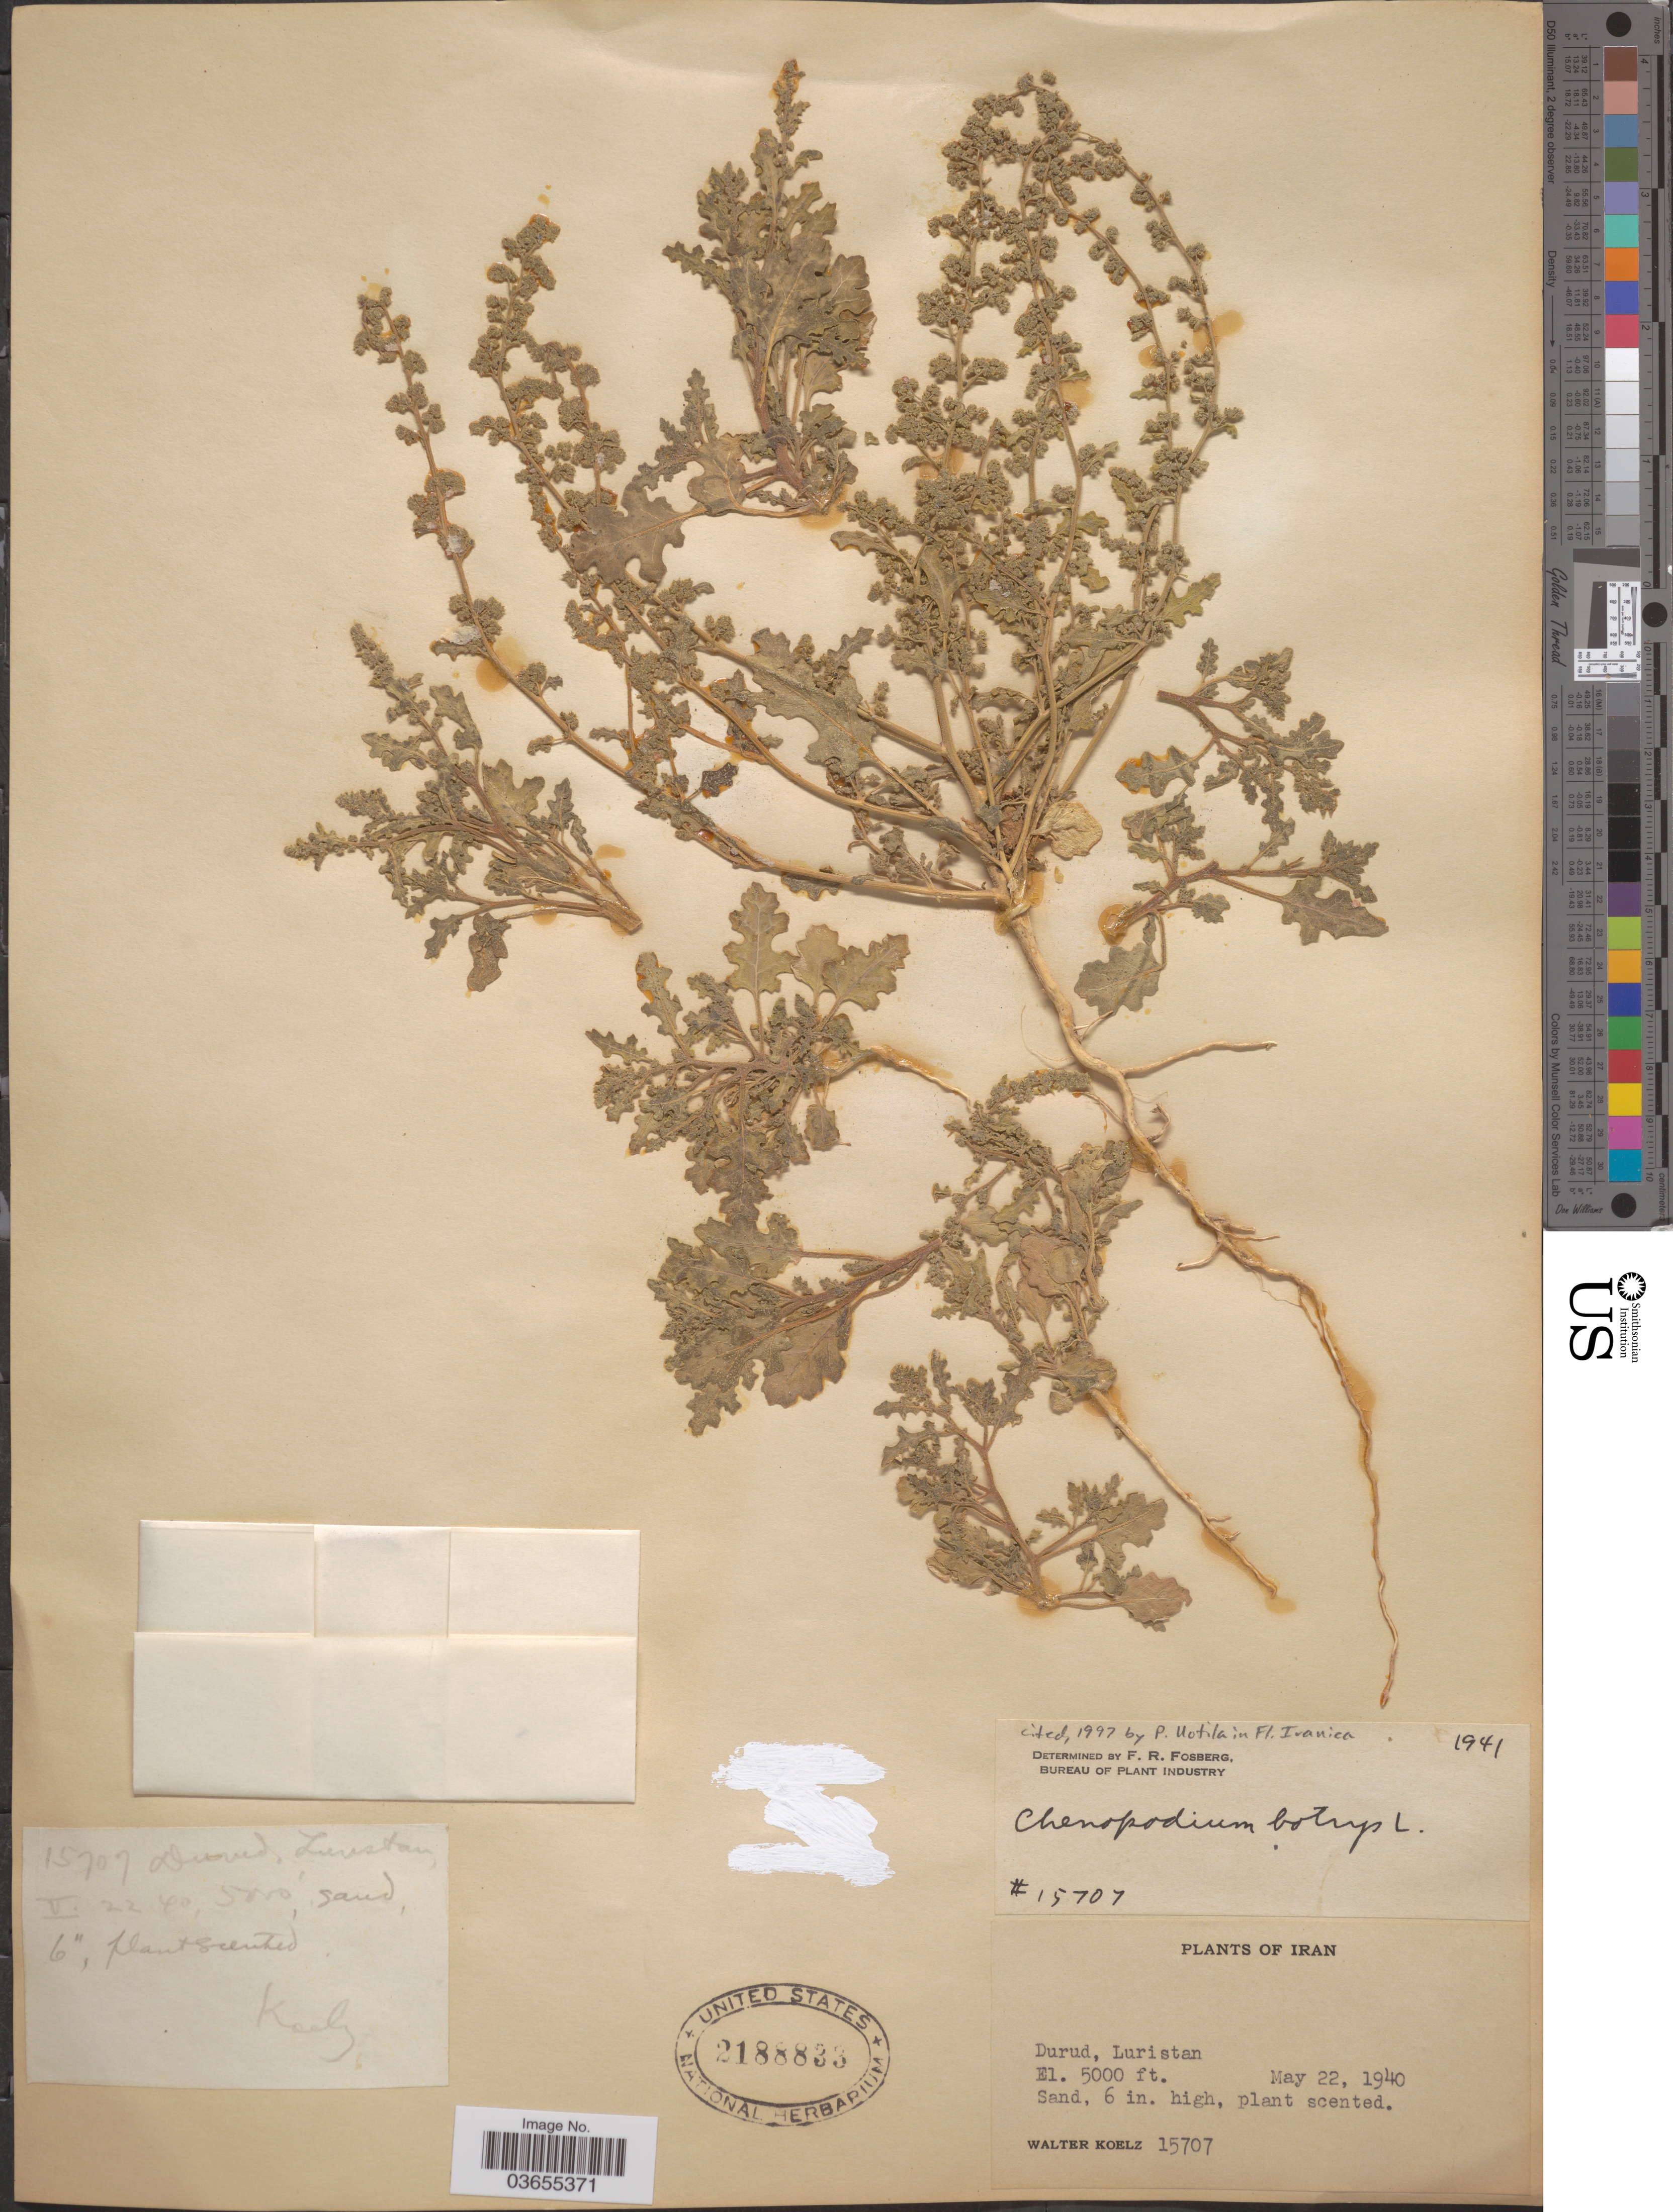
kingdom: Plantae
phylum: Tracheophyta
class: Magnoliopsida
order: Caryophyllales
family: Amaranthaceae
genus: Chenopodium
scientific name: Chenopodium botrys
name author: L.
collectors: W. N. Koelz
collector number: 15707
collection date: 1940-05-22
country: Iran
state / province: Lorestan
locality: Durud, Luristan.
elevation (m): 1524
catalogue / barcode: US 2188833